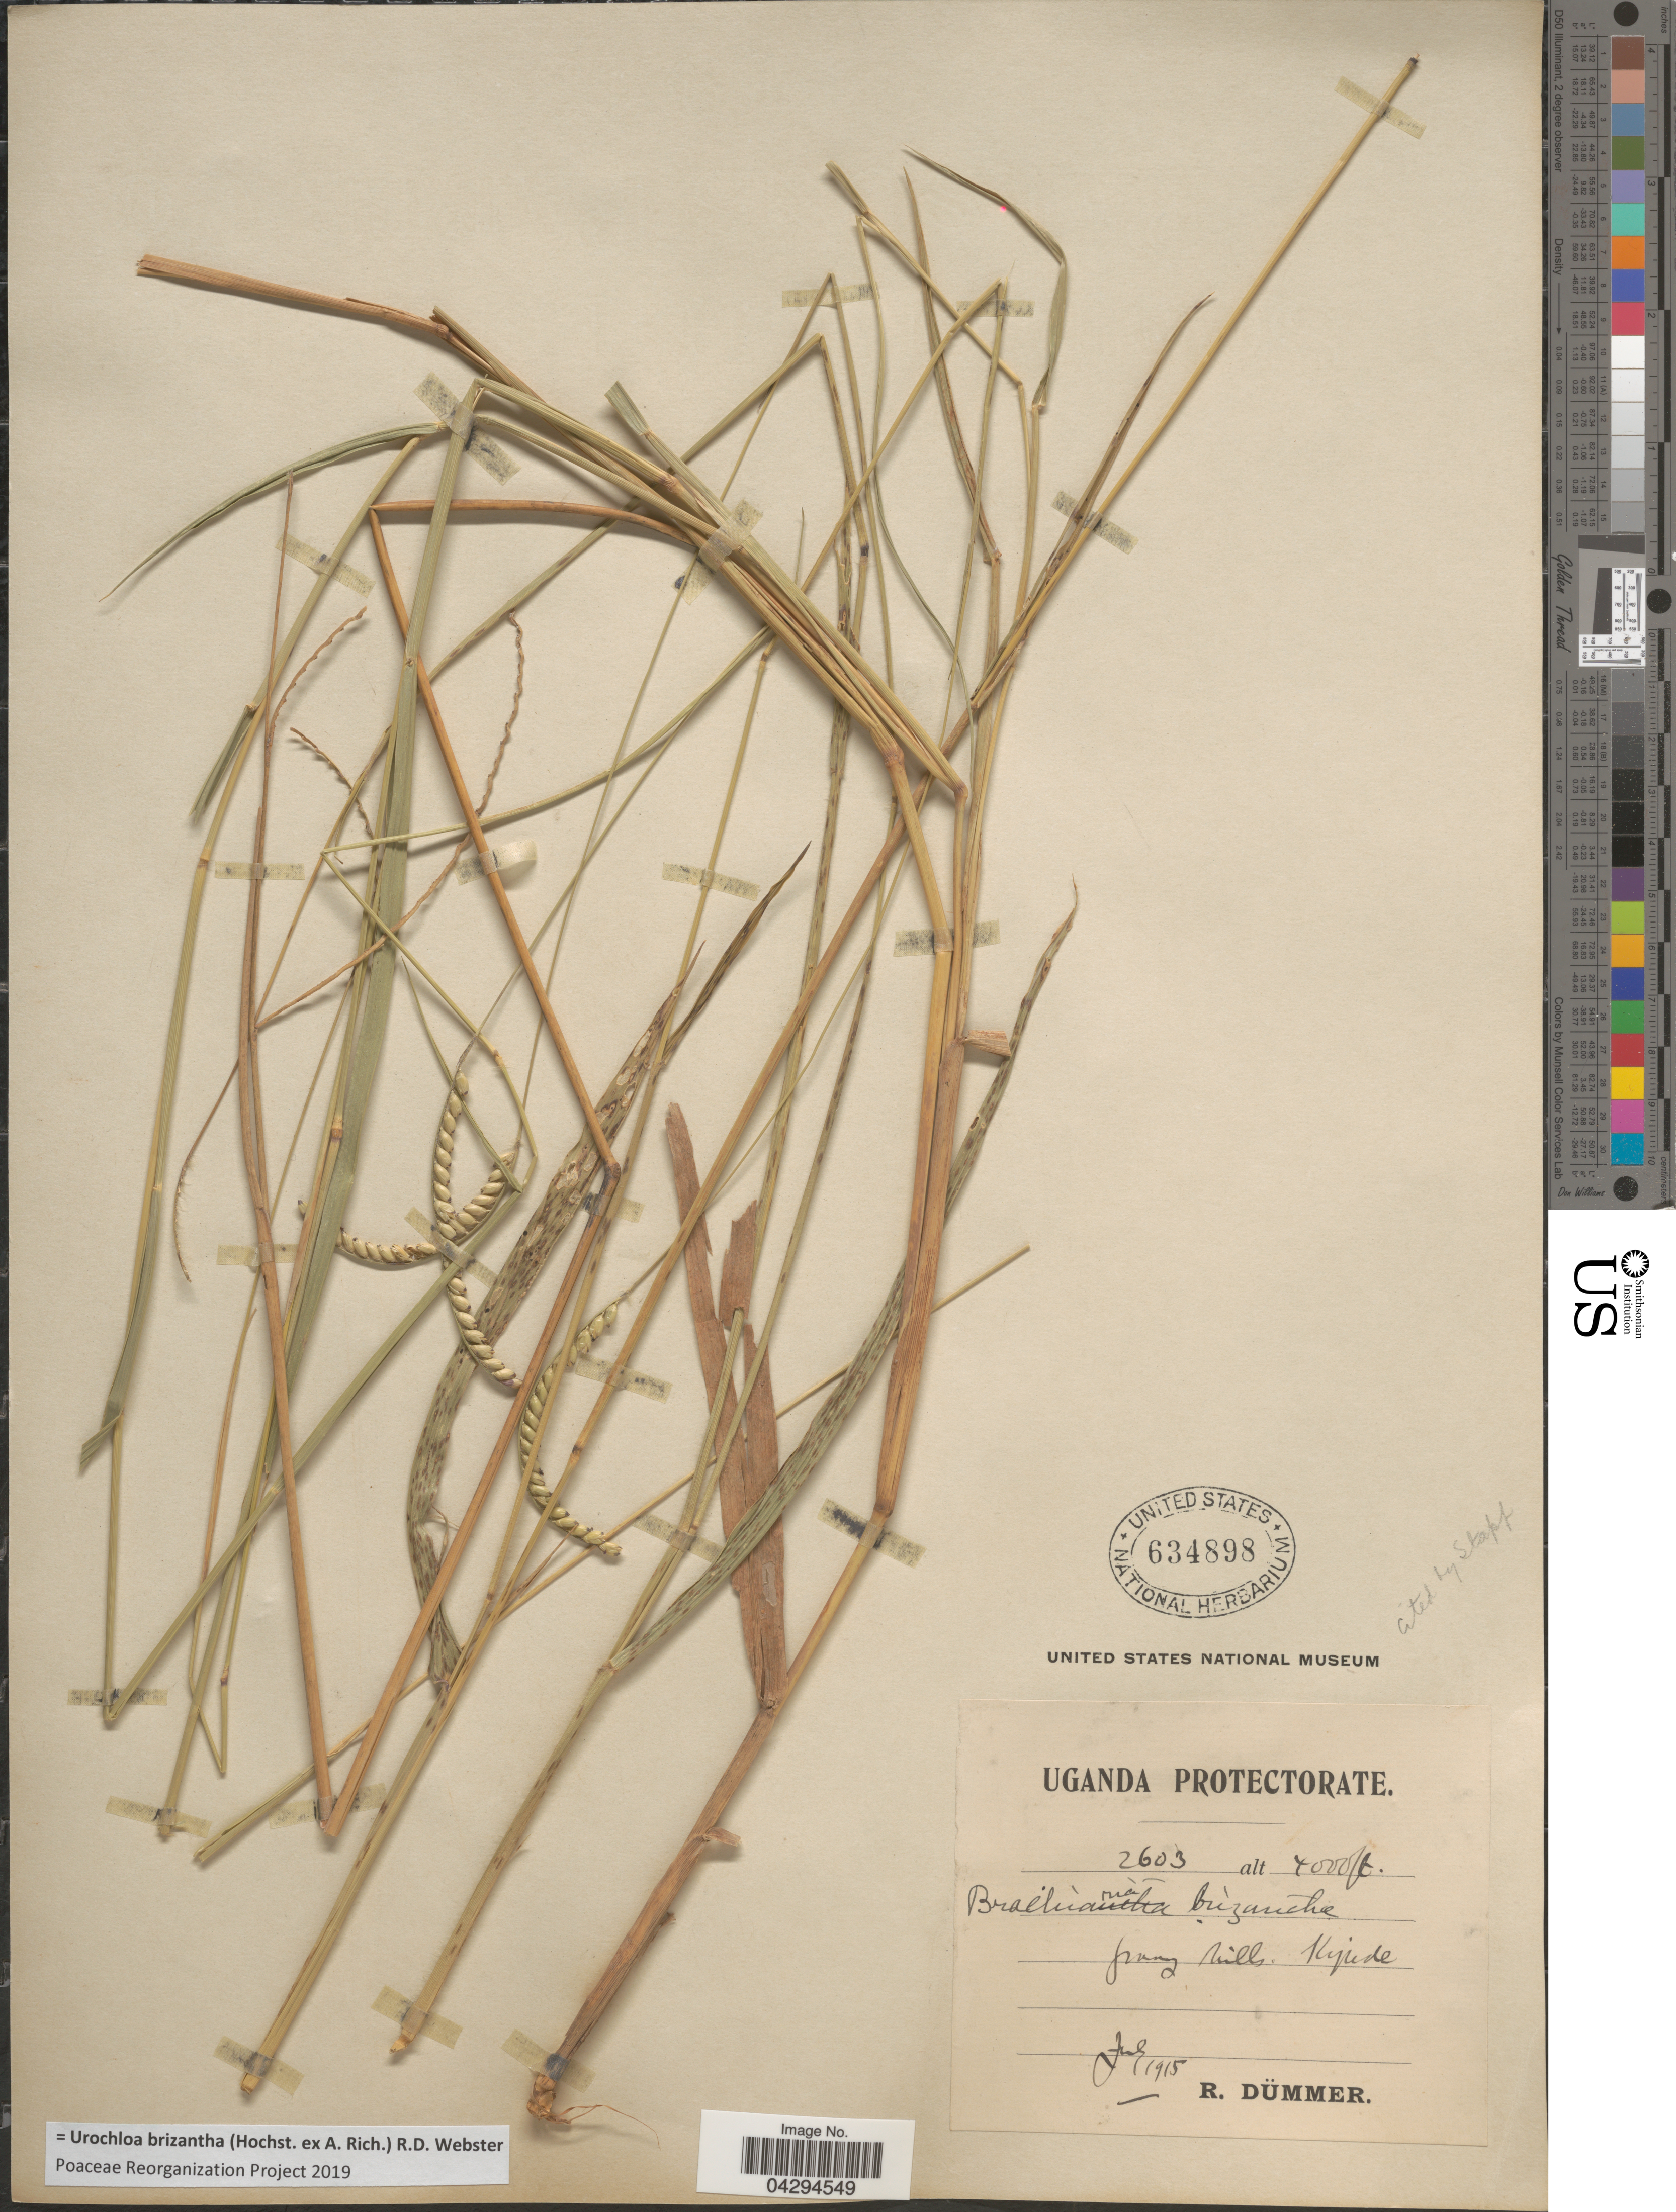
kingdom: Plantae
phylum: Tracheophyta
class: Liliopsida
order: Poales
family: Poaceae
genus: Urochloa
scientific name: Urochloa brizantha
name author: (Hochst. ex A. Rich.) R.D. Webster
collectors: R. A. Dümmer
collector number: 2603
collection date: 1915-07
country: Uganda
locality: Uganda Protectorate. Kigude [interpreted].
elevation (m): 1219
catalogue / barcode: US 634898